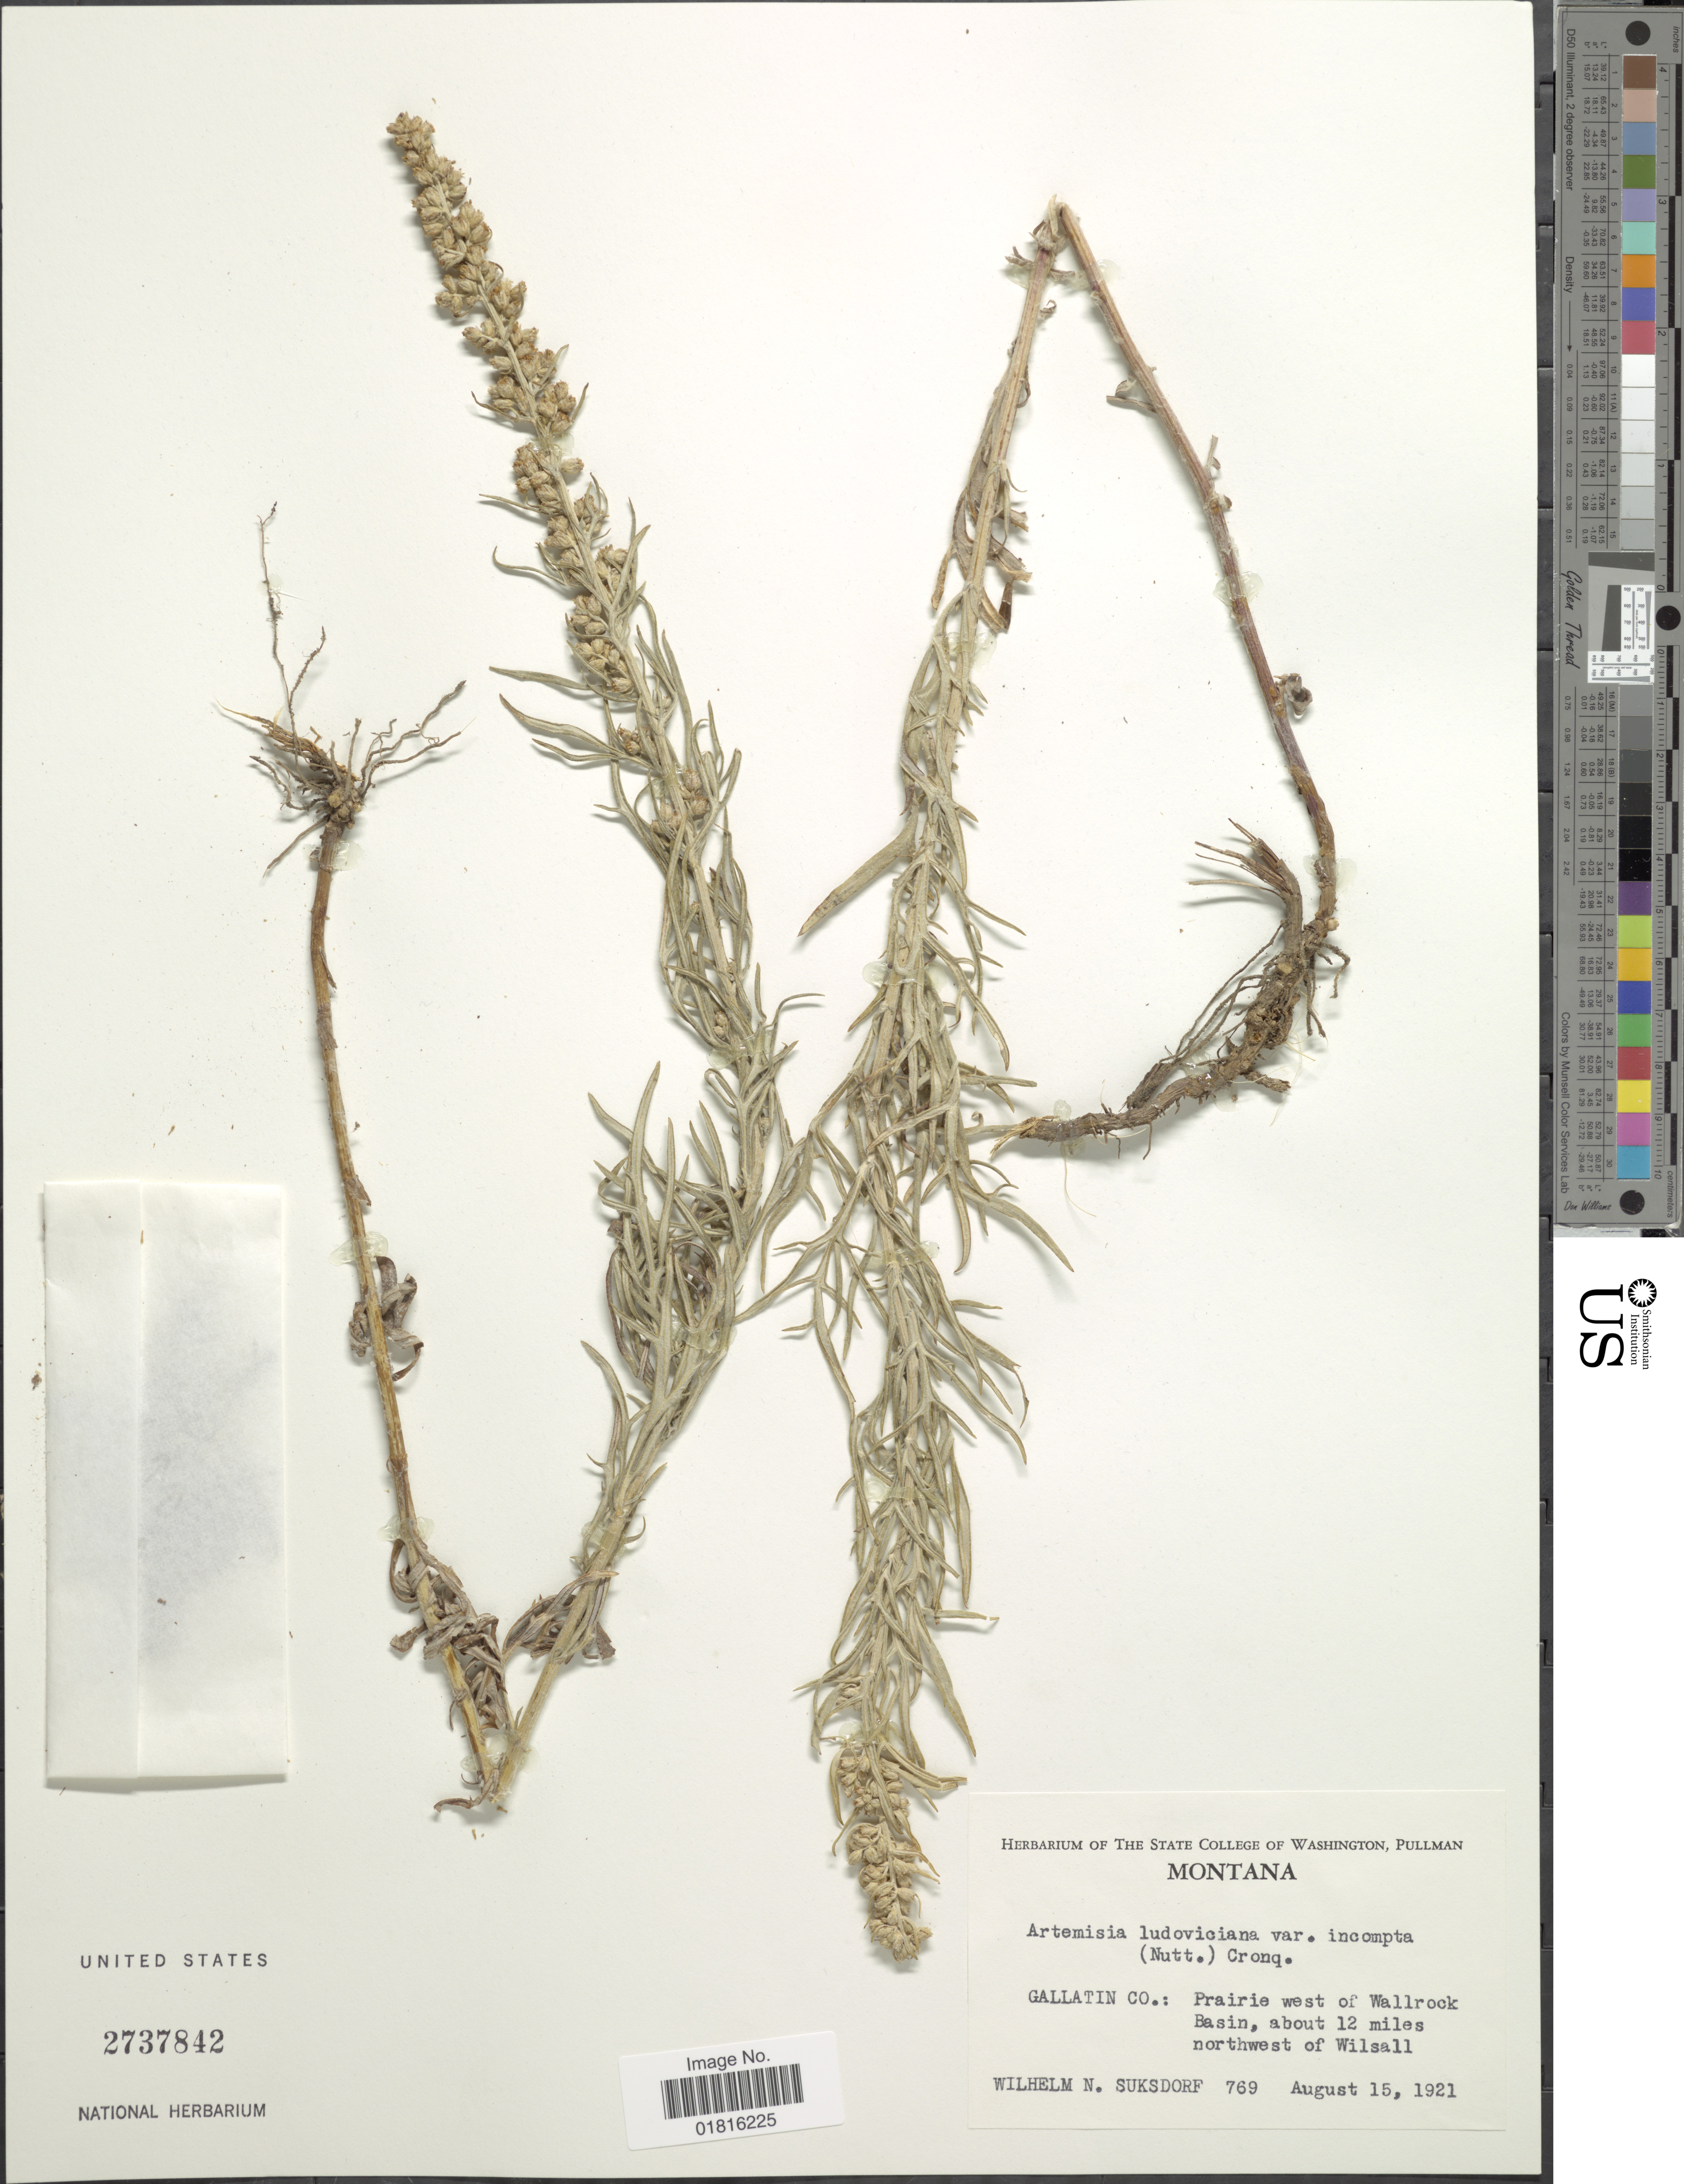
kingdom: Plantae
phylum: Tracheophyta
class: Magnoliopsida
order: Asterales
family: Asteraceae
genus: Artemisia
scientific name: Artemisia ludoviciana subsp. incompta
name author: (Nutt.) D.D. Keck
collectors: W. N. Suksdorf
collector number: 769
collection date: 1921-08-15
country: United States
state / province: Montana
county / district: Gallatin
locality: Prairie west of Wallrock Basin, Abot 12 miles northwest of Wilsall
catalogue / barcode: US 2737842